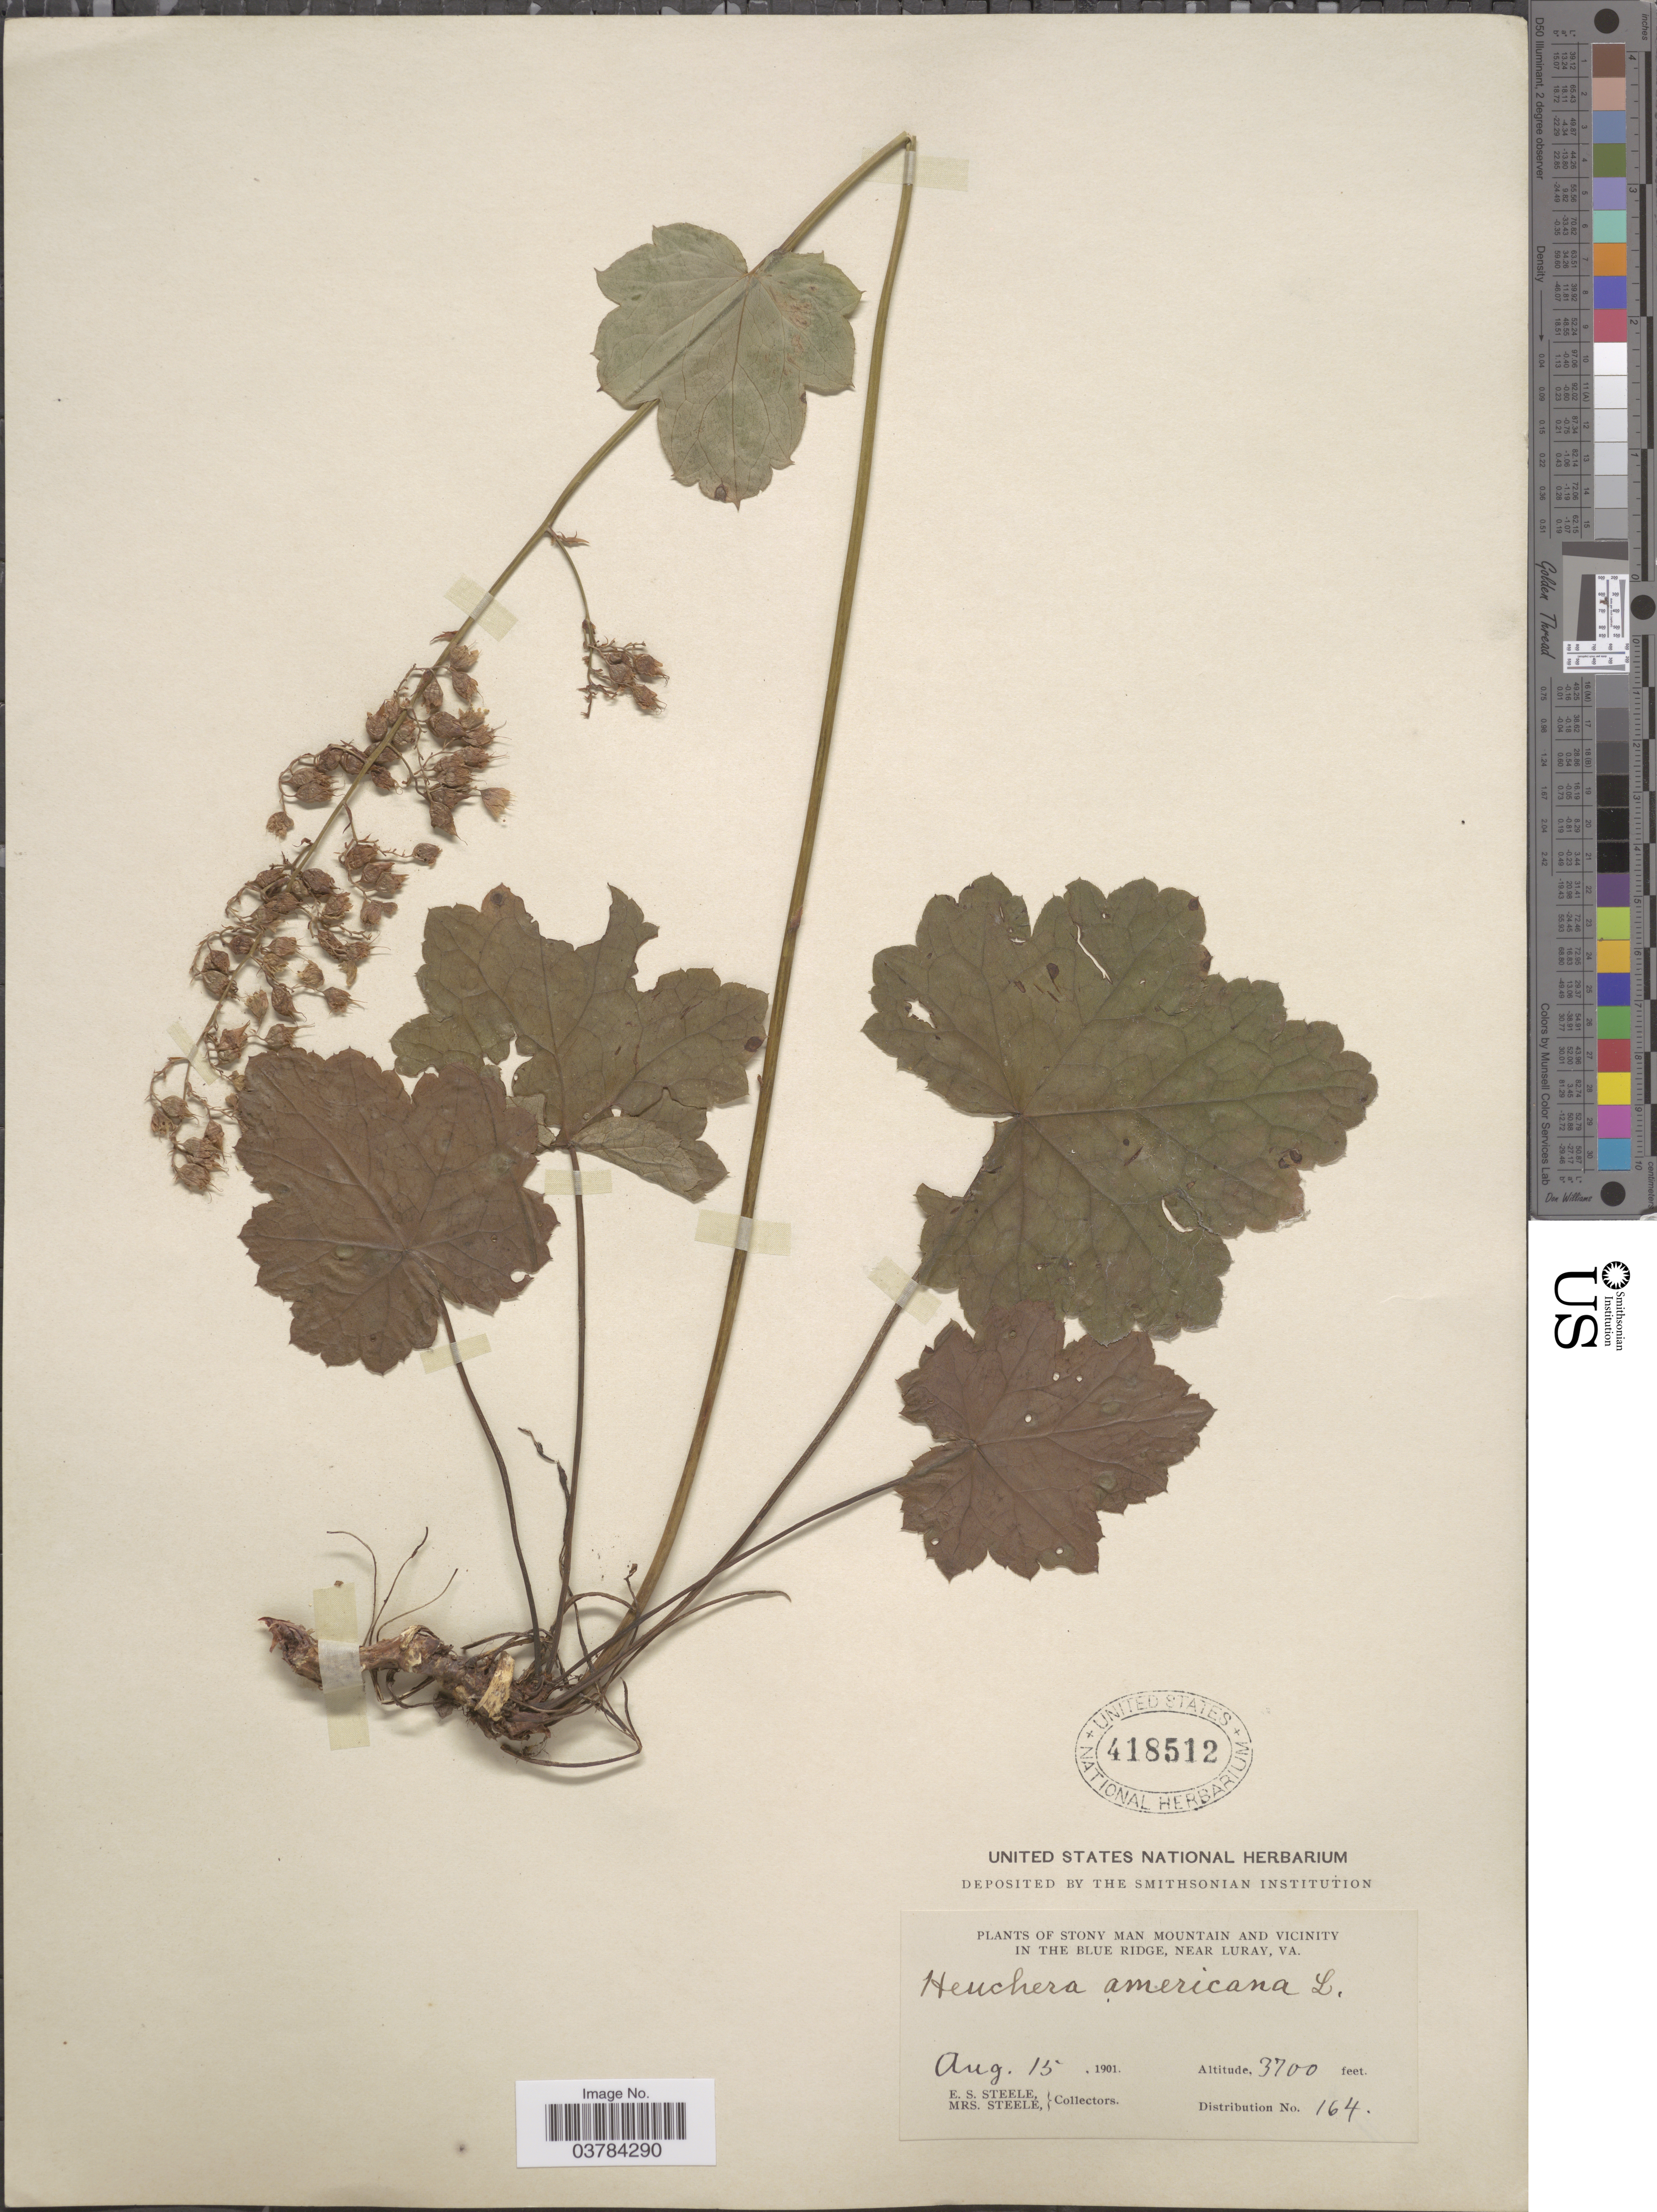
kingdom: Plantae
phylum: Tracheophyta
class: Magnoliopsida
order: Saxifragales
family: Saxifragaceae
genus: Heuchera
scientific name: Heuchera curtisii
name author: Torr. & A. Gray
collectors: E. Steele & Mrs. E. S. Steele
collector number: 164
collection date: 1901-08-15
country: United States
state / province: Virginia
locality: Stony Man Mountain And Vicinity In The Blue Ridge, Near Luray.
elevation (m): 1128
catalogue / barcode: US 418512